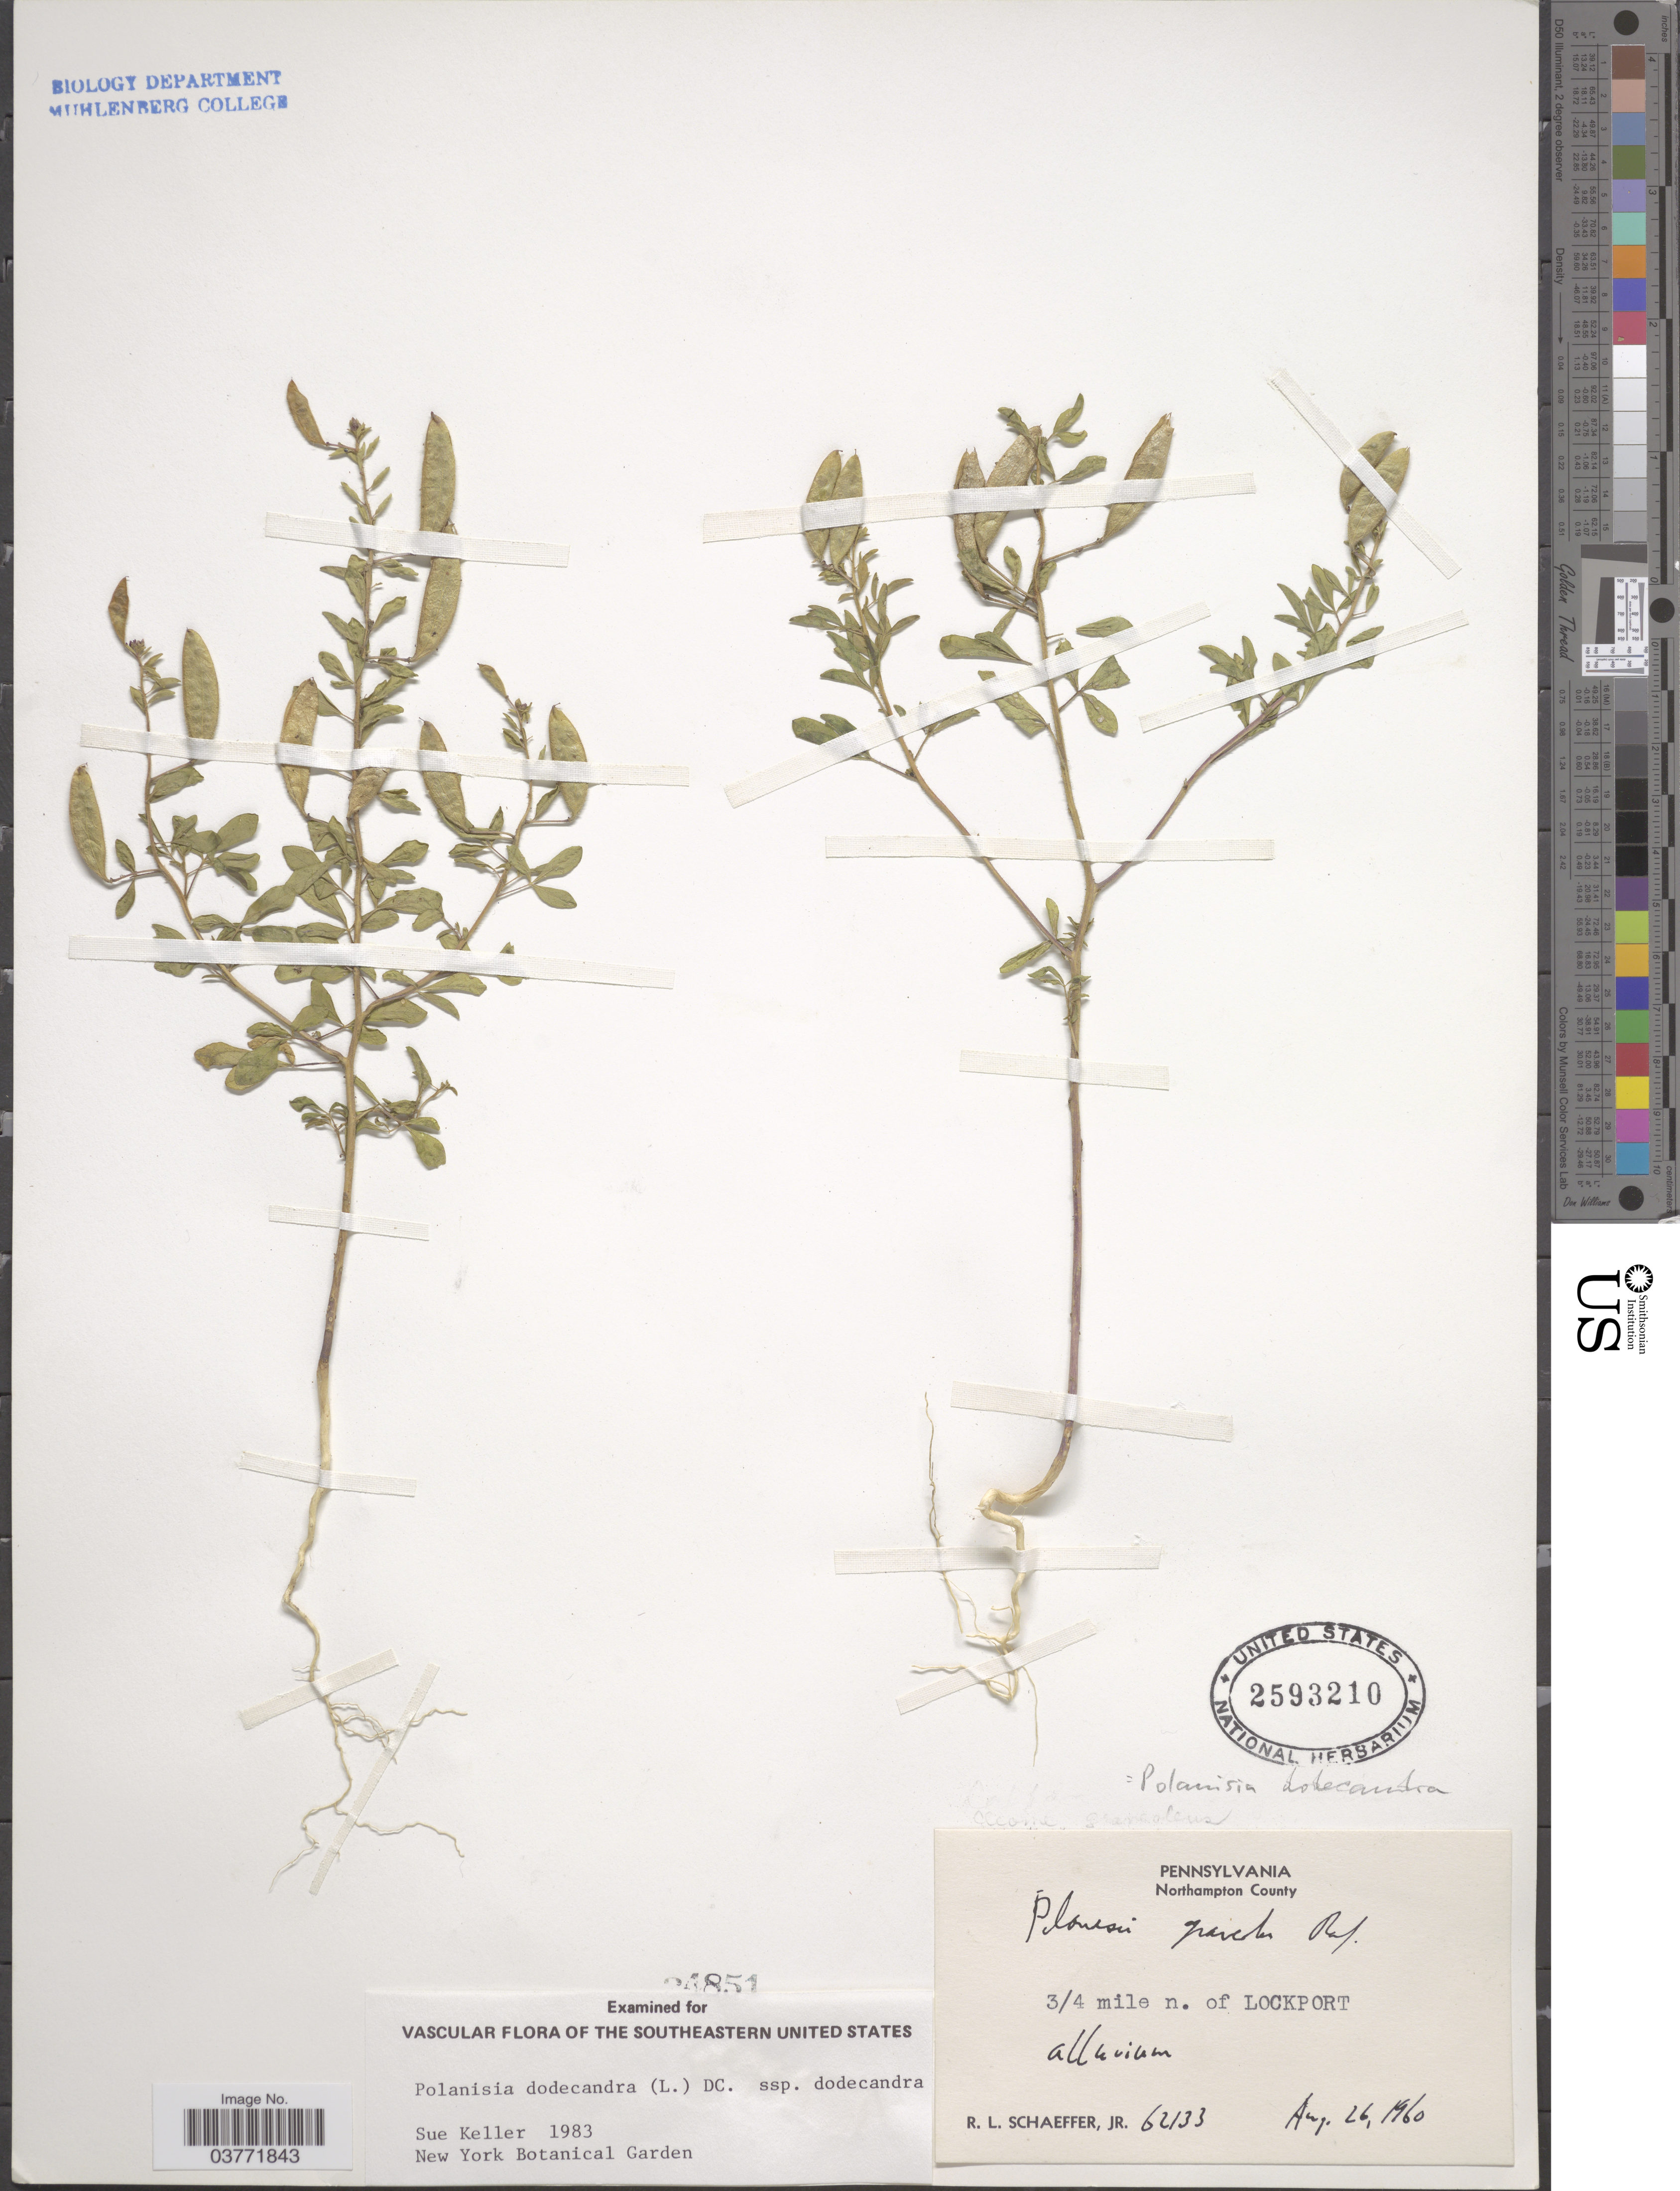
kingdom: Plantae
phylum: Tracheophyta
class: Magnoliopsida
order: Brassicales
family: Cleomaceae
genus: Polanisia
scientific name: Polanisia dodecandra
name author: (L.) DC.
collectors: R. L. Schaeffer Jr.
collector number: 62133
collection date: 1960-08-26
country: United States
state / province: Pennsylvania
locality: Northampton County. ¾ mile n. of Lockport.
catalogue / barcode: US 2593210